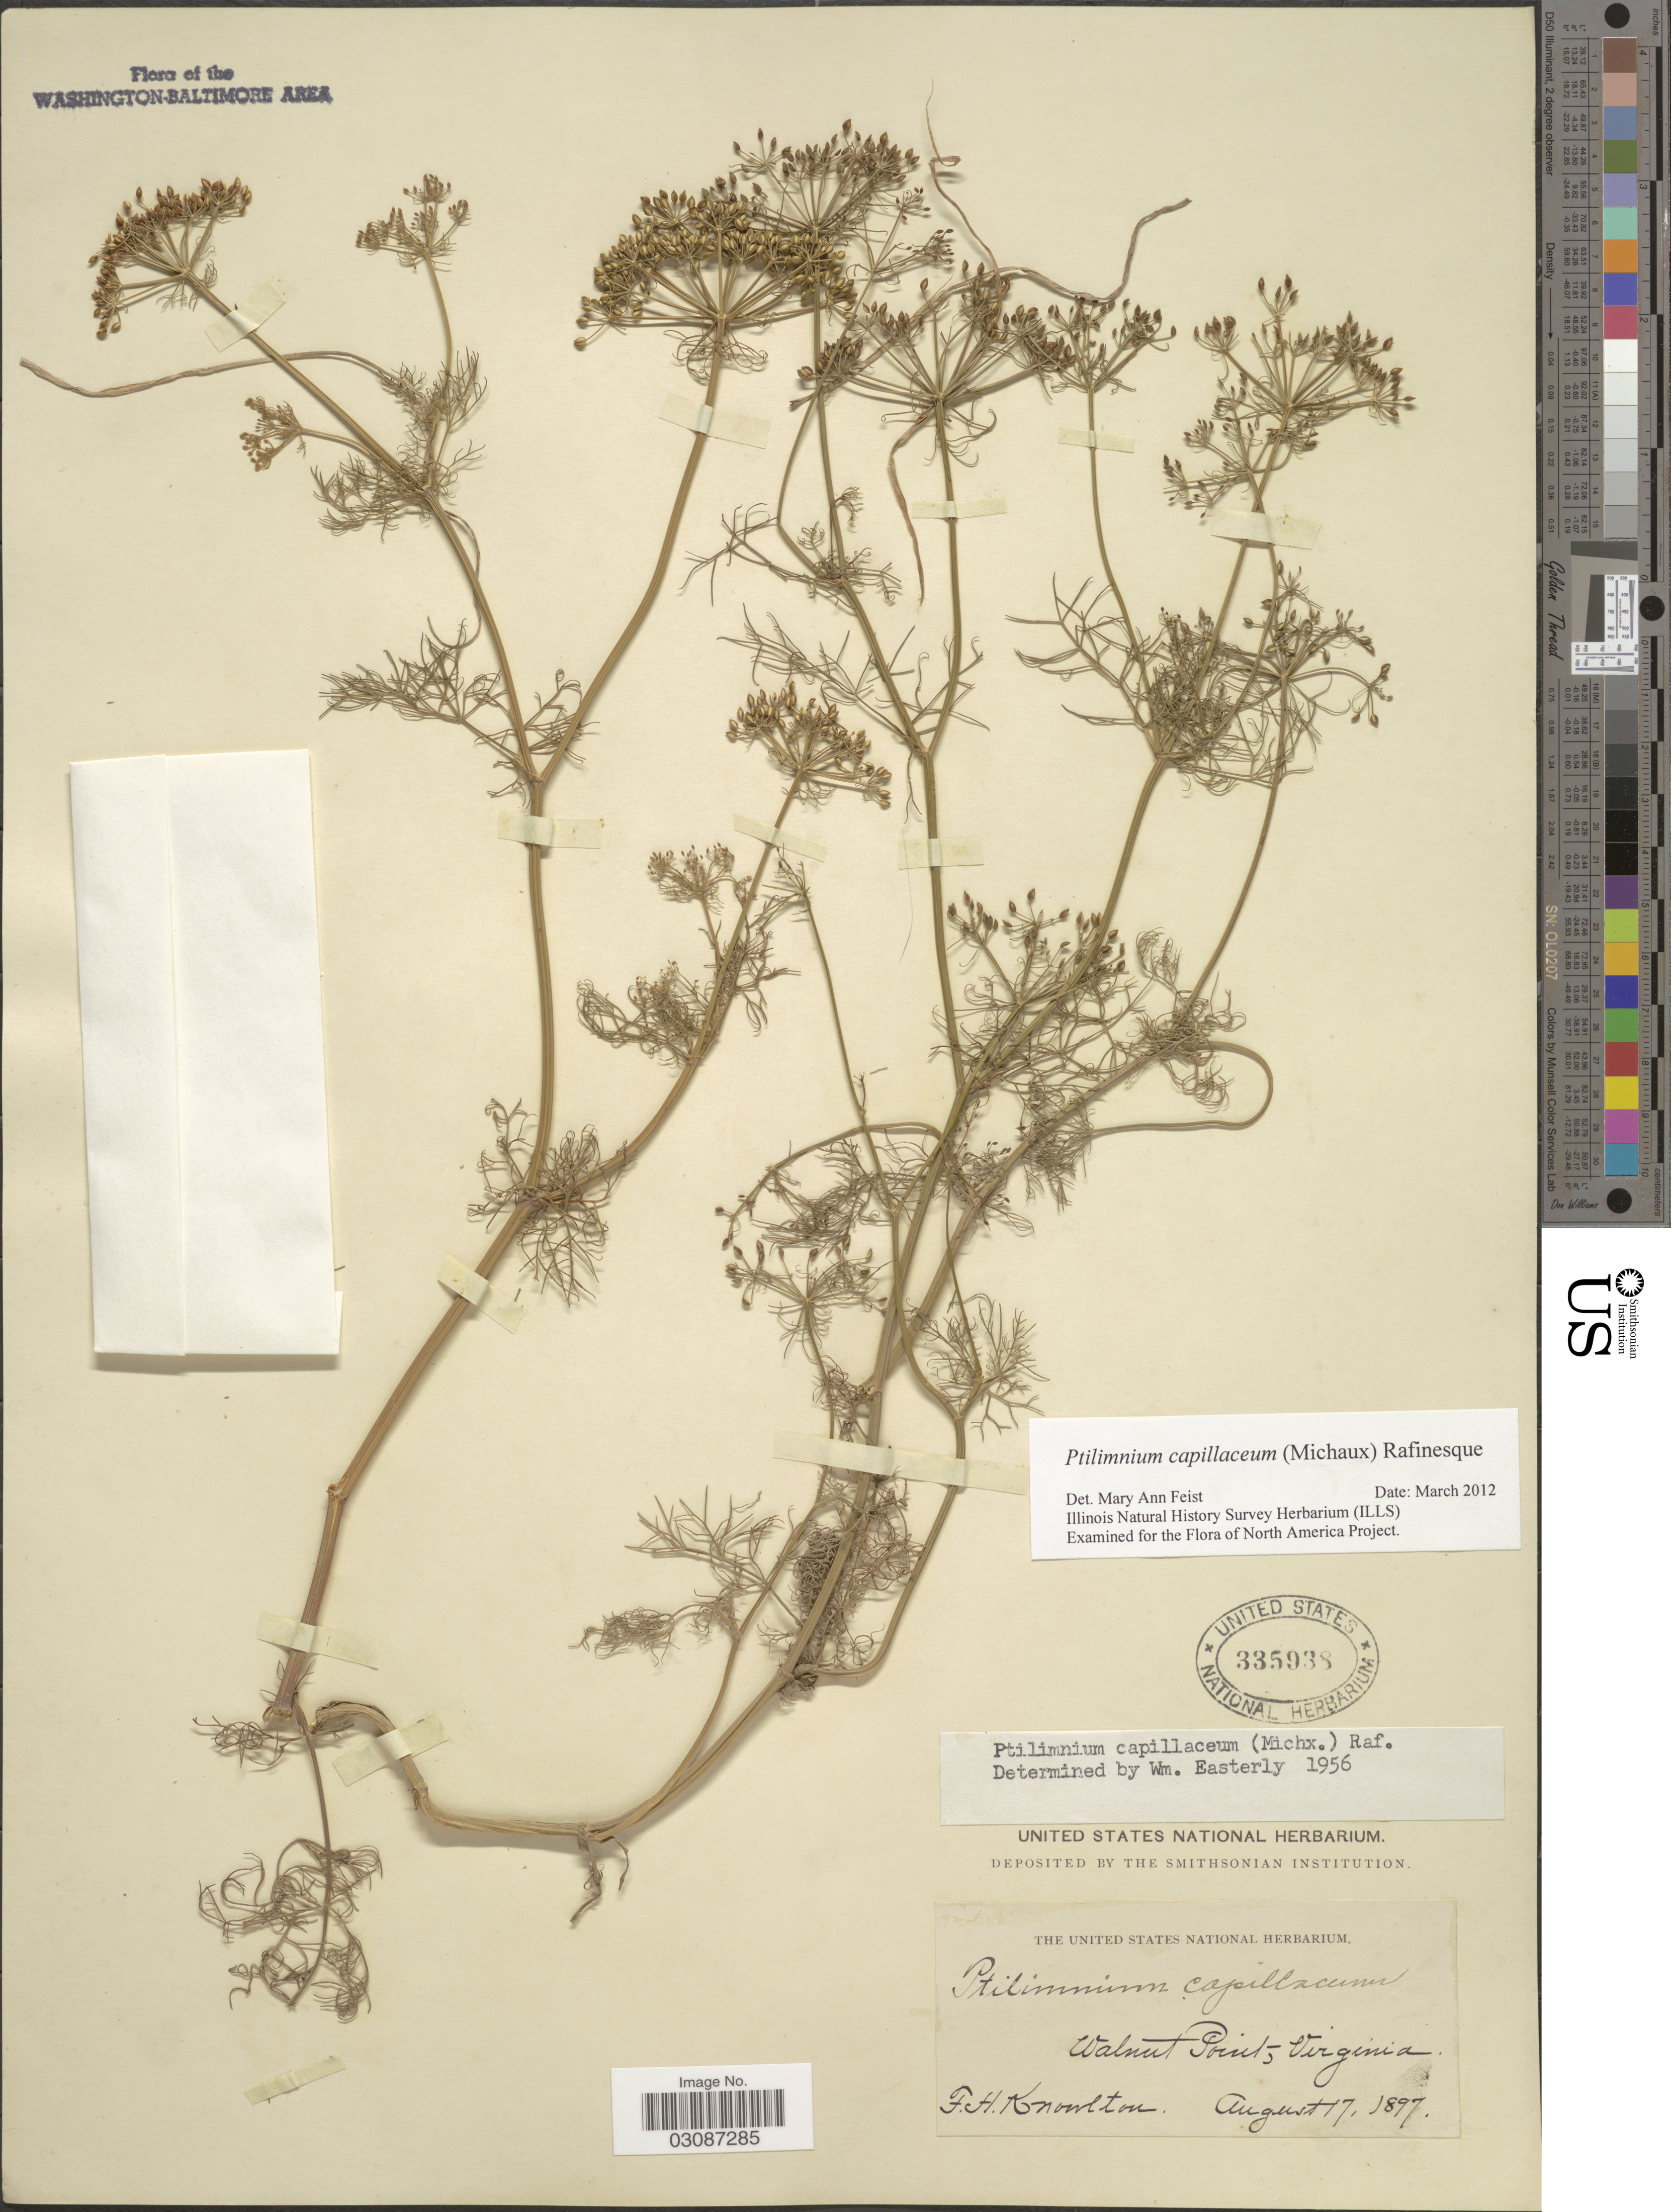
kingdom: Plantae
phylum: Tracheophyta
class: Magnoliopsida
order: Apiales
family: Apiaceae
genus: Ptilimnium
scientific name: Ptilimnium capillaceum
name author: (Michx.) Raf.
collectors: F. H. Knowlton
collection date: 1897-08-17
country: United States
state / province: Virginia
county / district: Northumberland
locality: Walnut Point.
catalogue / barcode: US 335938